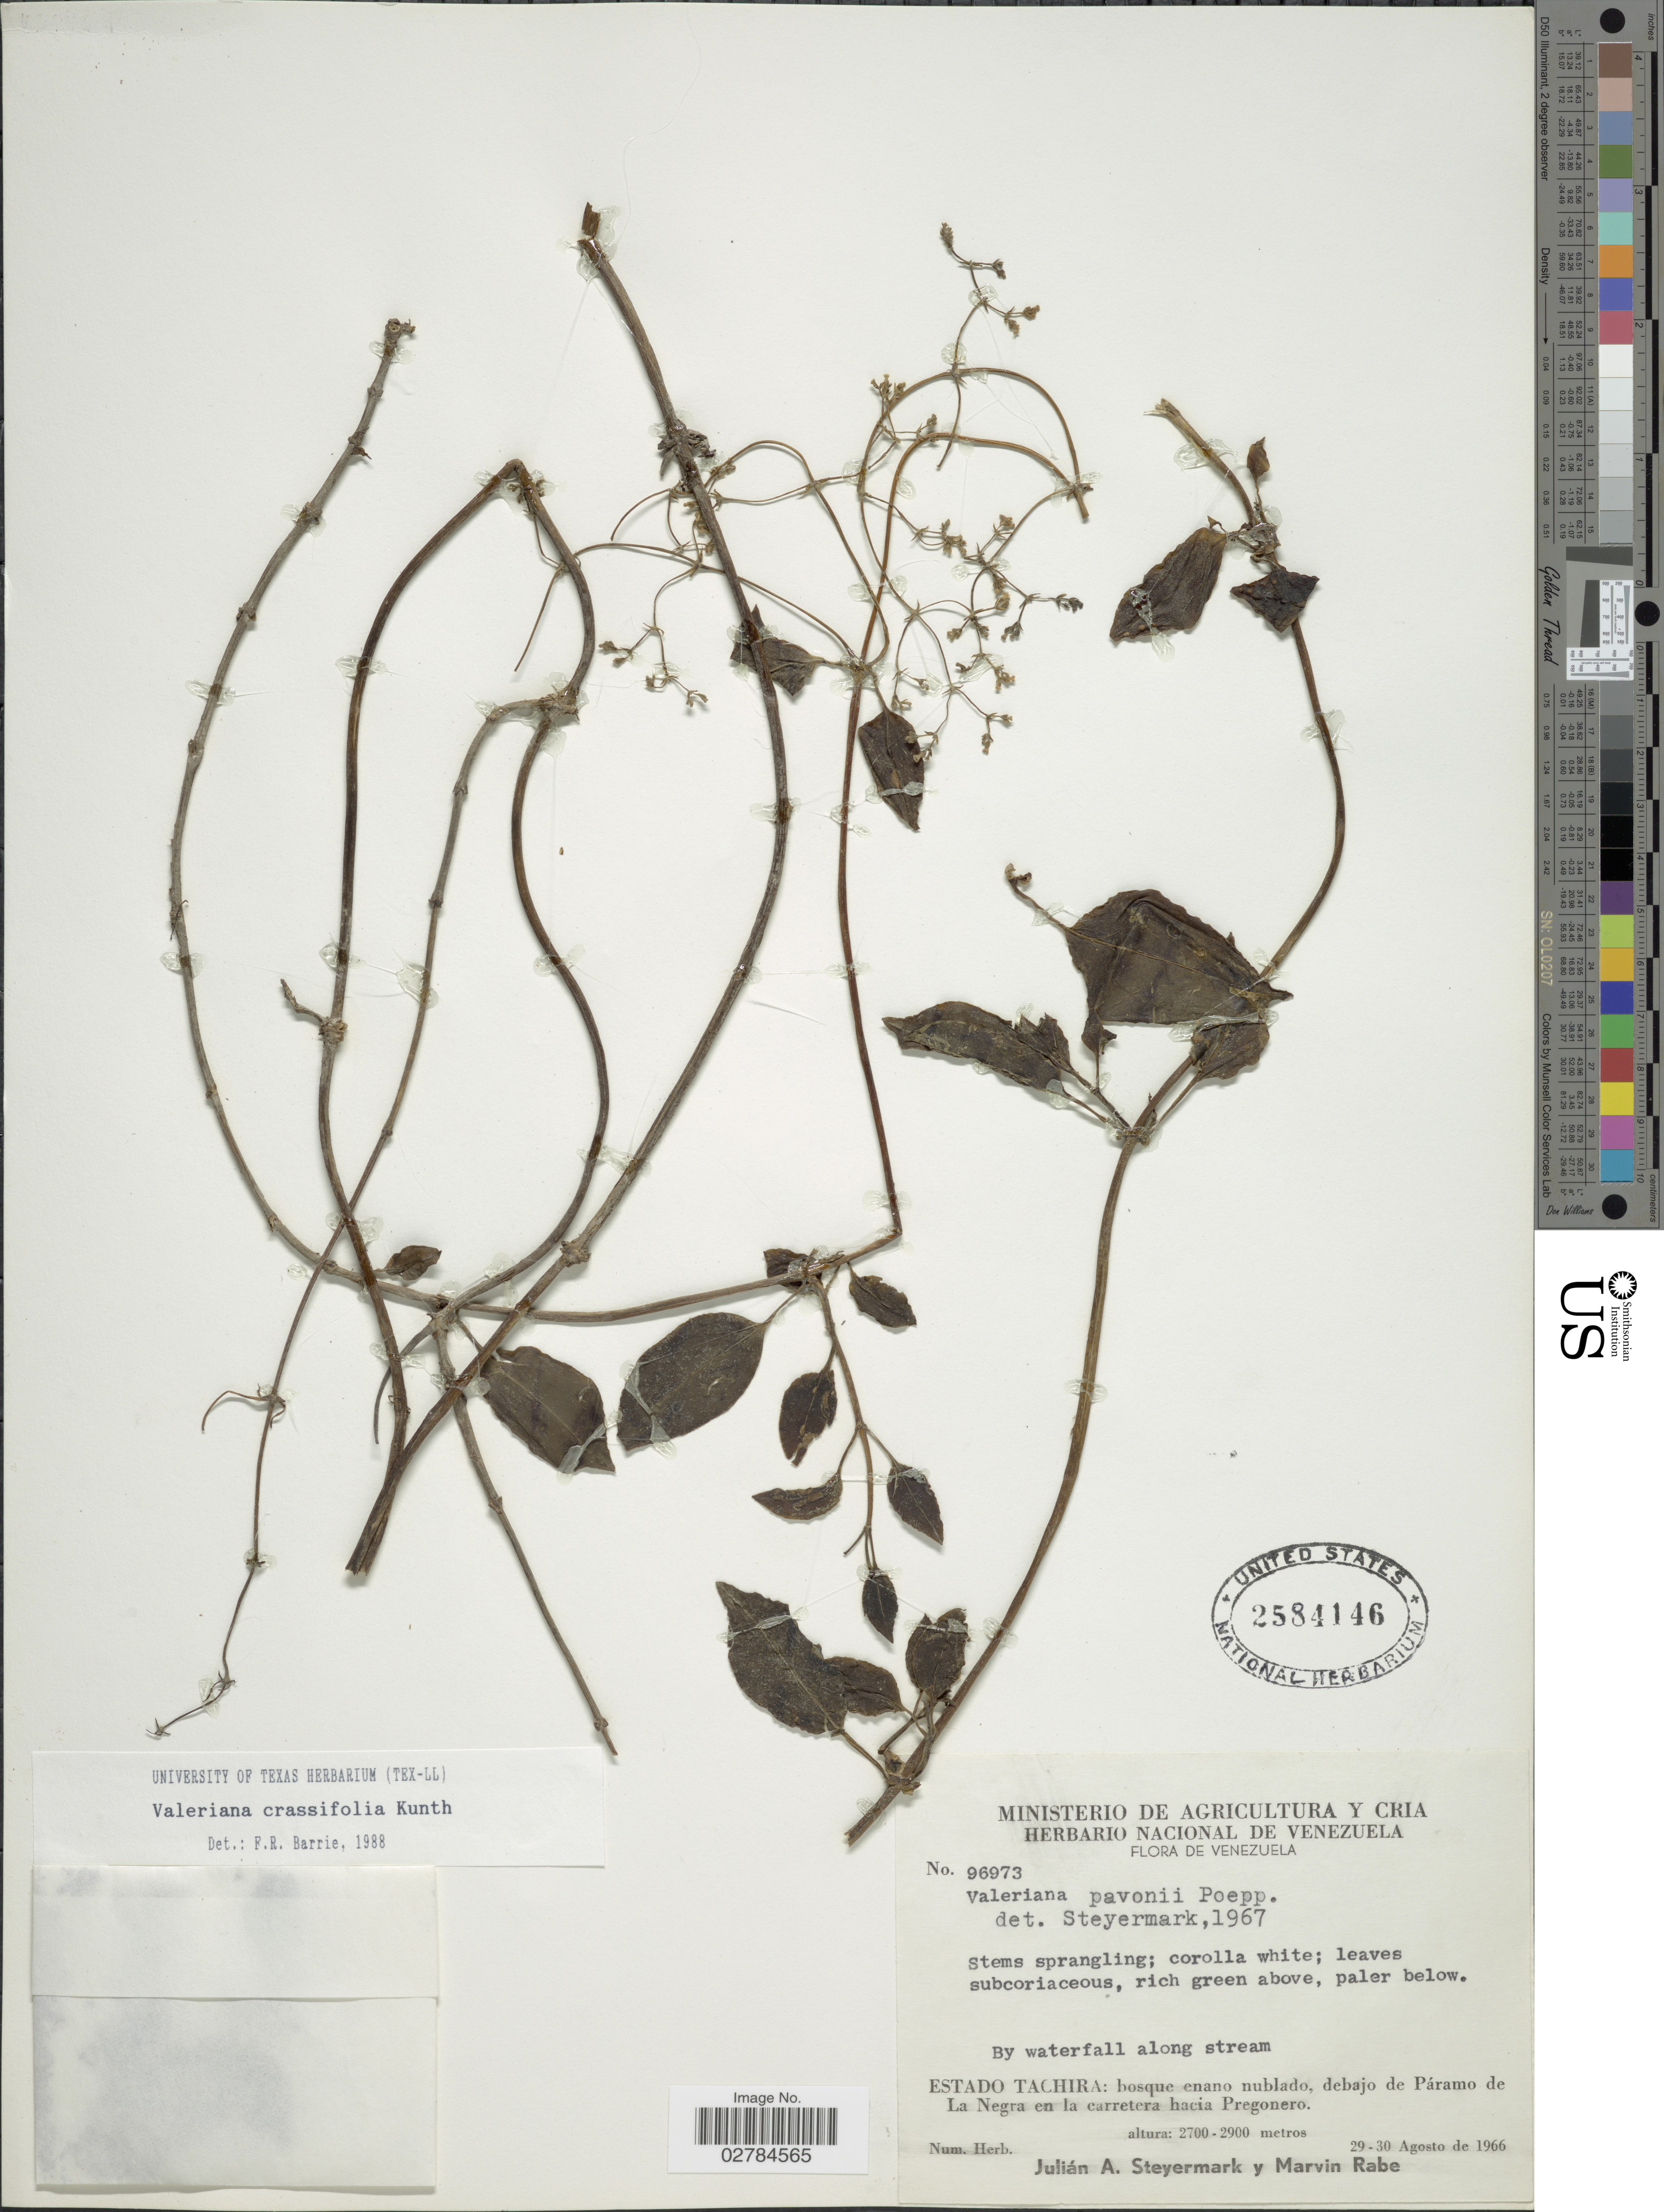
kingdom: Plantae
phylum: Tracheophyta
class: Magnoliopsida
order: Dipsacales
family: Caprifoliaceae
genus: Valeriana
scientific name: Valeriana crassifolia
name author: Kunth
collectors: J. Steyermark & M. Rabe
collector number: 96973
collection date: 1966-08-29/1966-08-30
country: Venezuela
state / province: Tachira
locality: Bosque enano nublado, debajo de Páramo de La Negra en la carretera hacia Pregonero.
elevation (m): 2700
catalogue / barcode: US 2584146